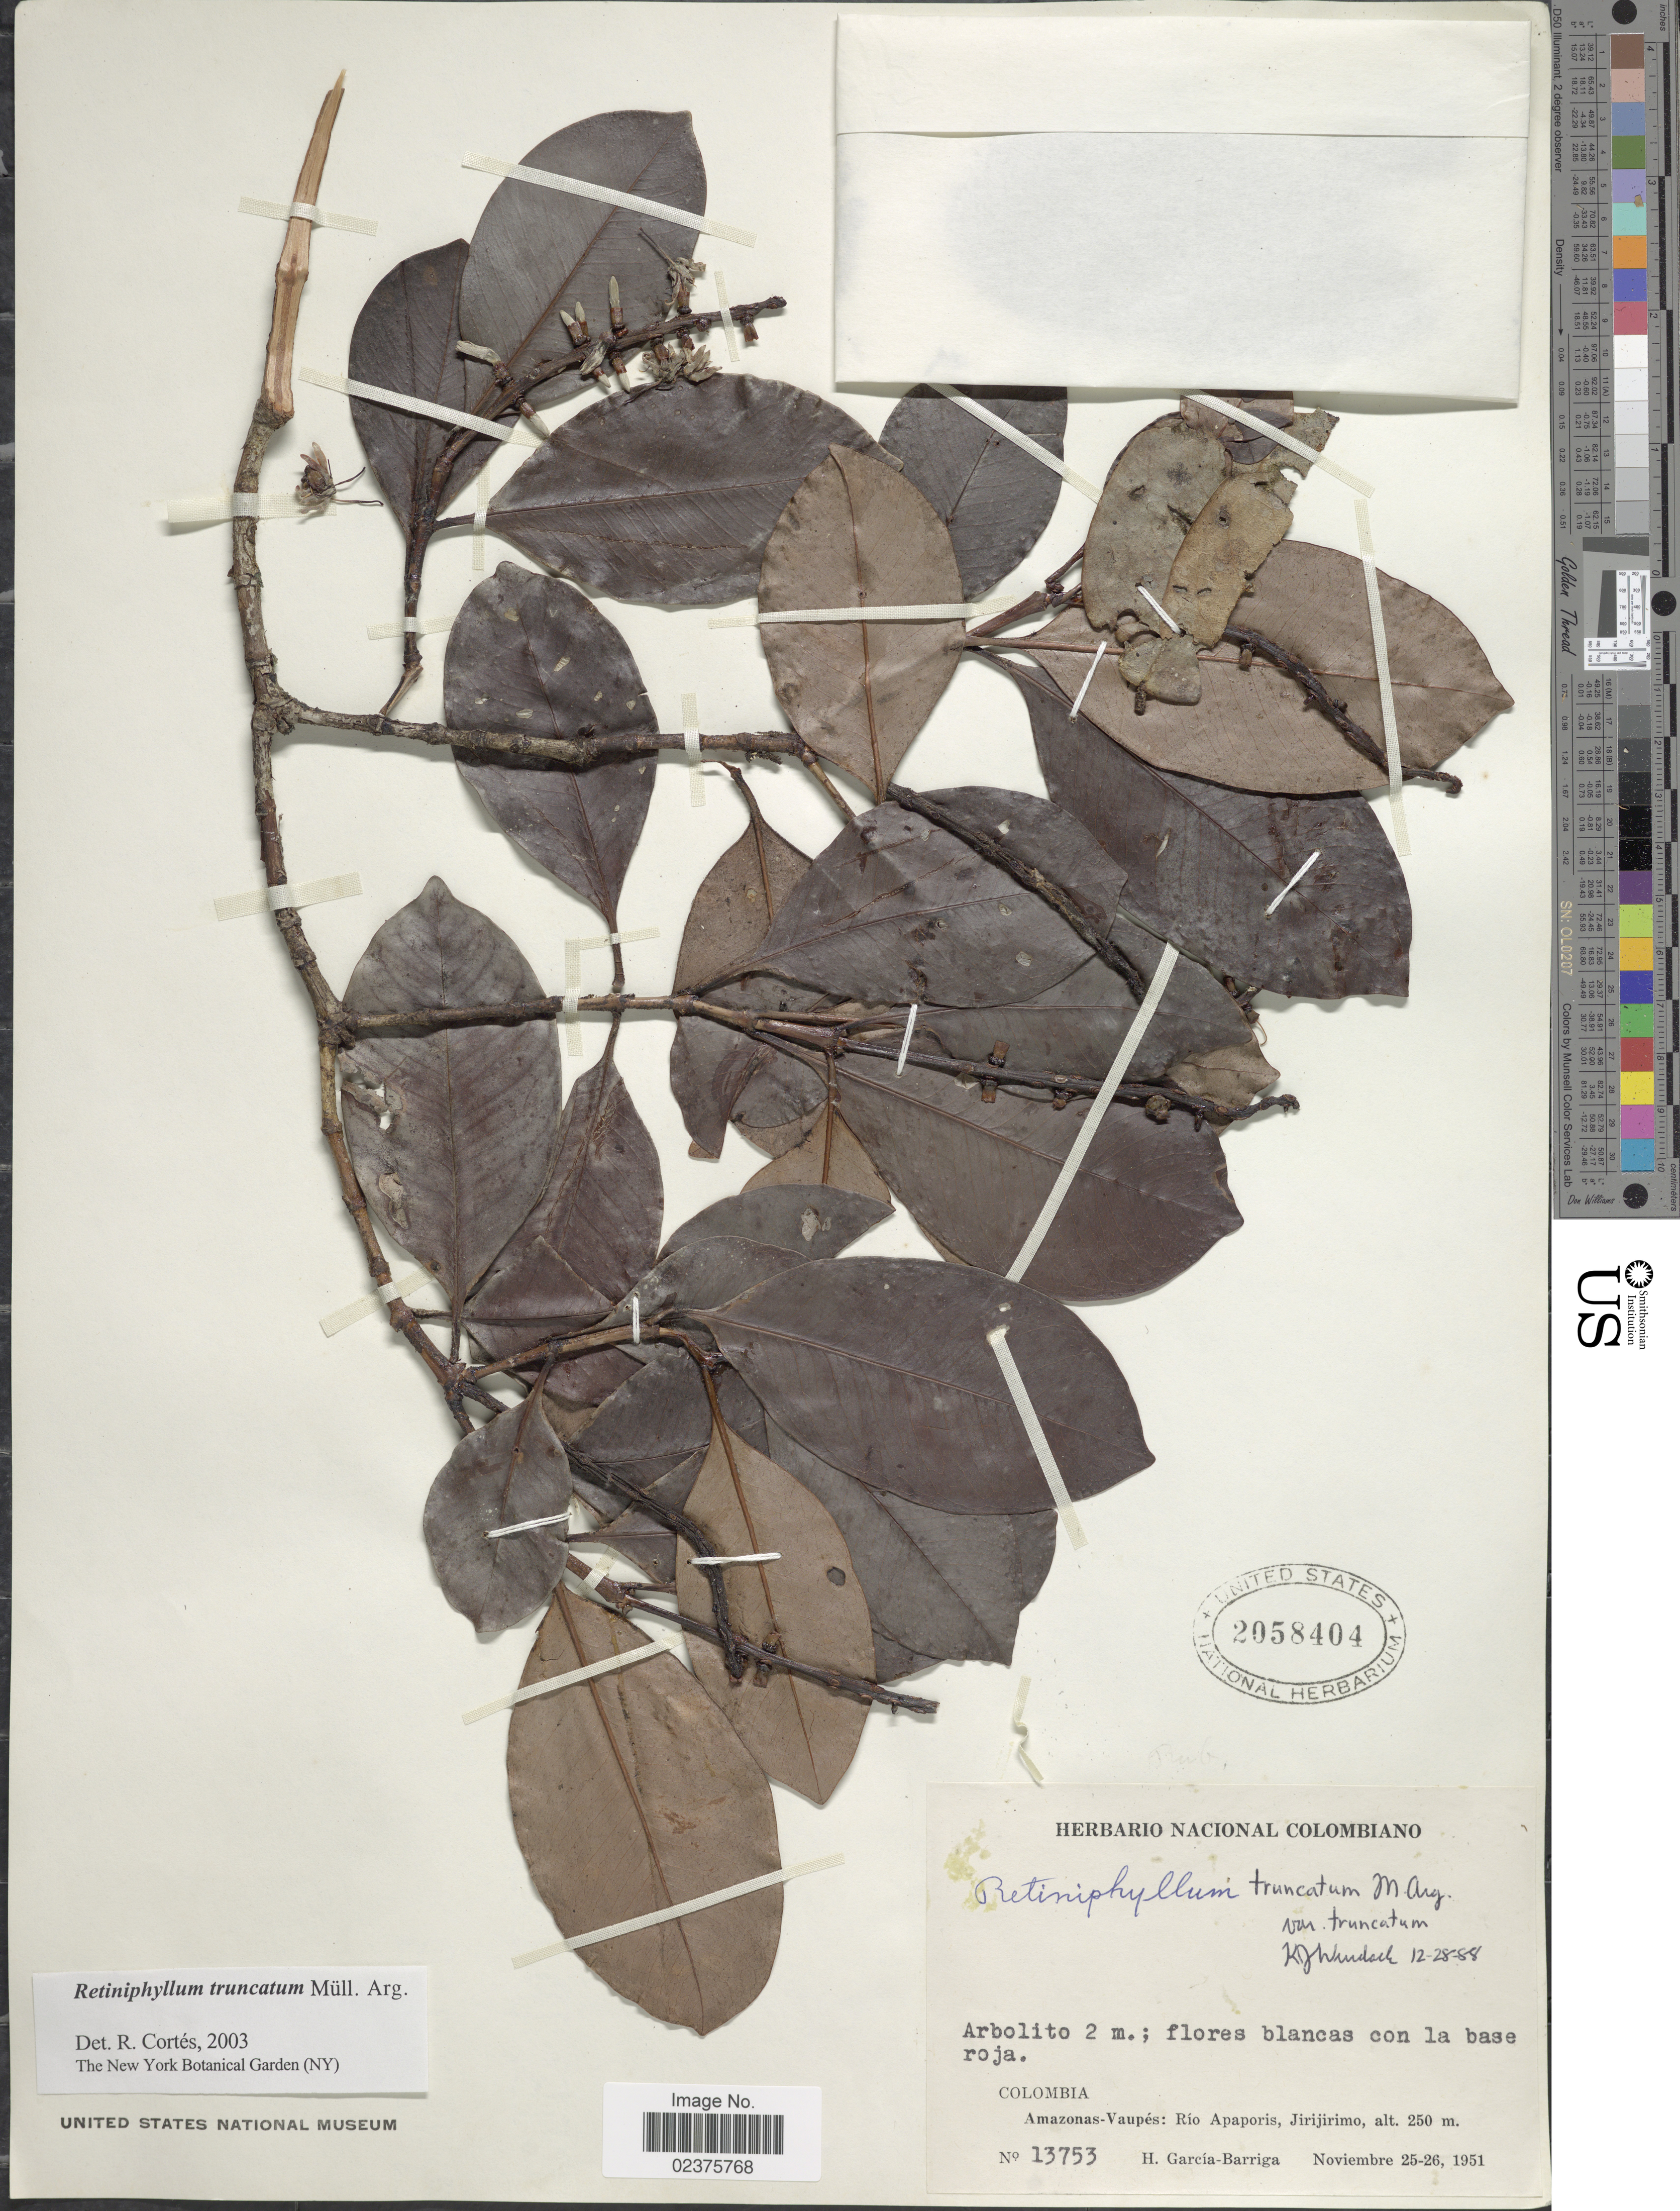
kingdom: Plantae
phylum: Tracheophyta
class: Magnoliopsida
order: Gentianales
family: Rubiaceae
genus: Retiniphyllum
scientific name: Retiniphyllum truncatum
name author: Müll. Arg.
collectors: H. García Barriga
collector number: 13753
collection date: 1951-11-25/1951-11-26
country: Colombia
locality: Amazonas-Vaupes: Rio Apaporis, Jirijirmo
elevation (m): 250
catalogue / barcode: US 2058404